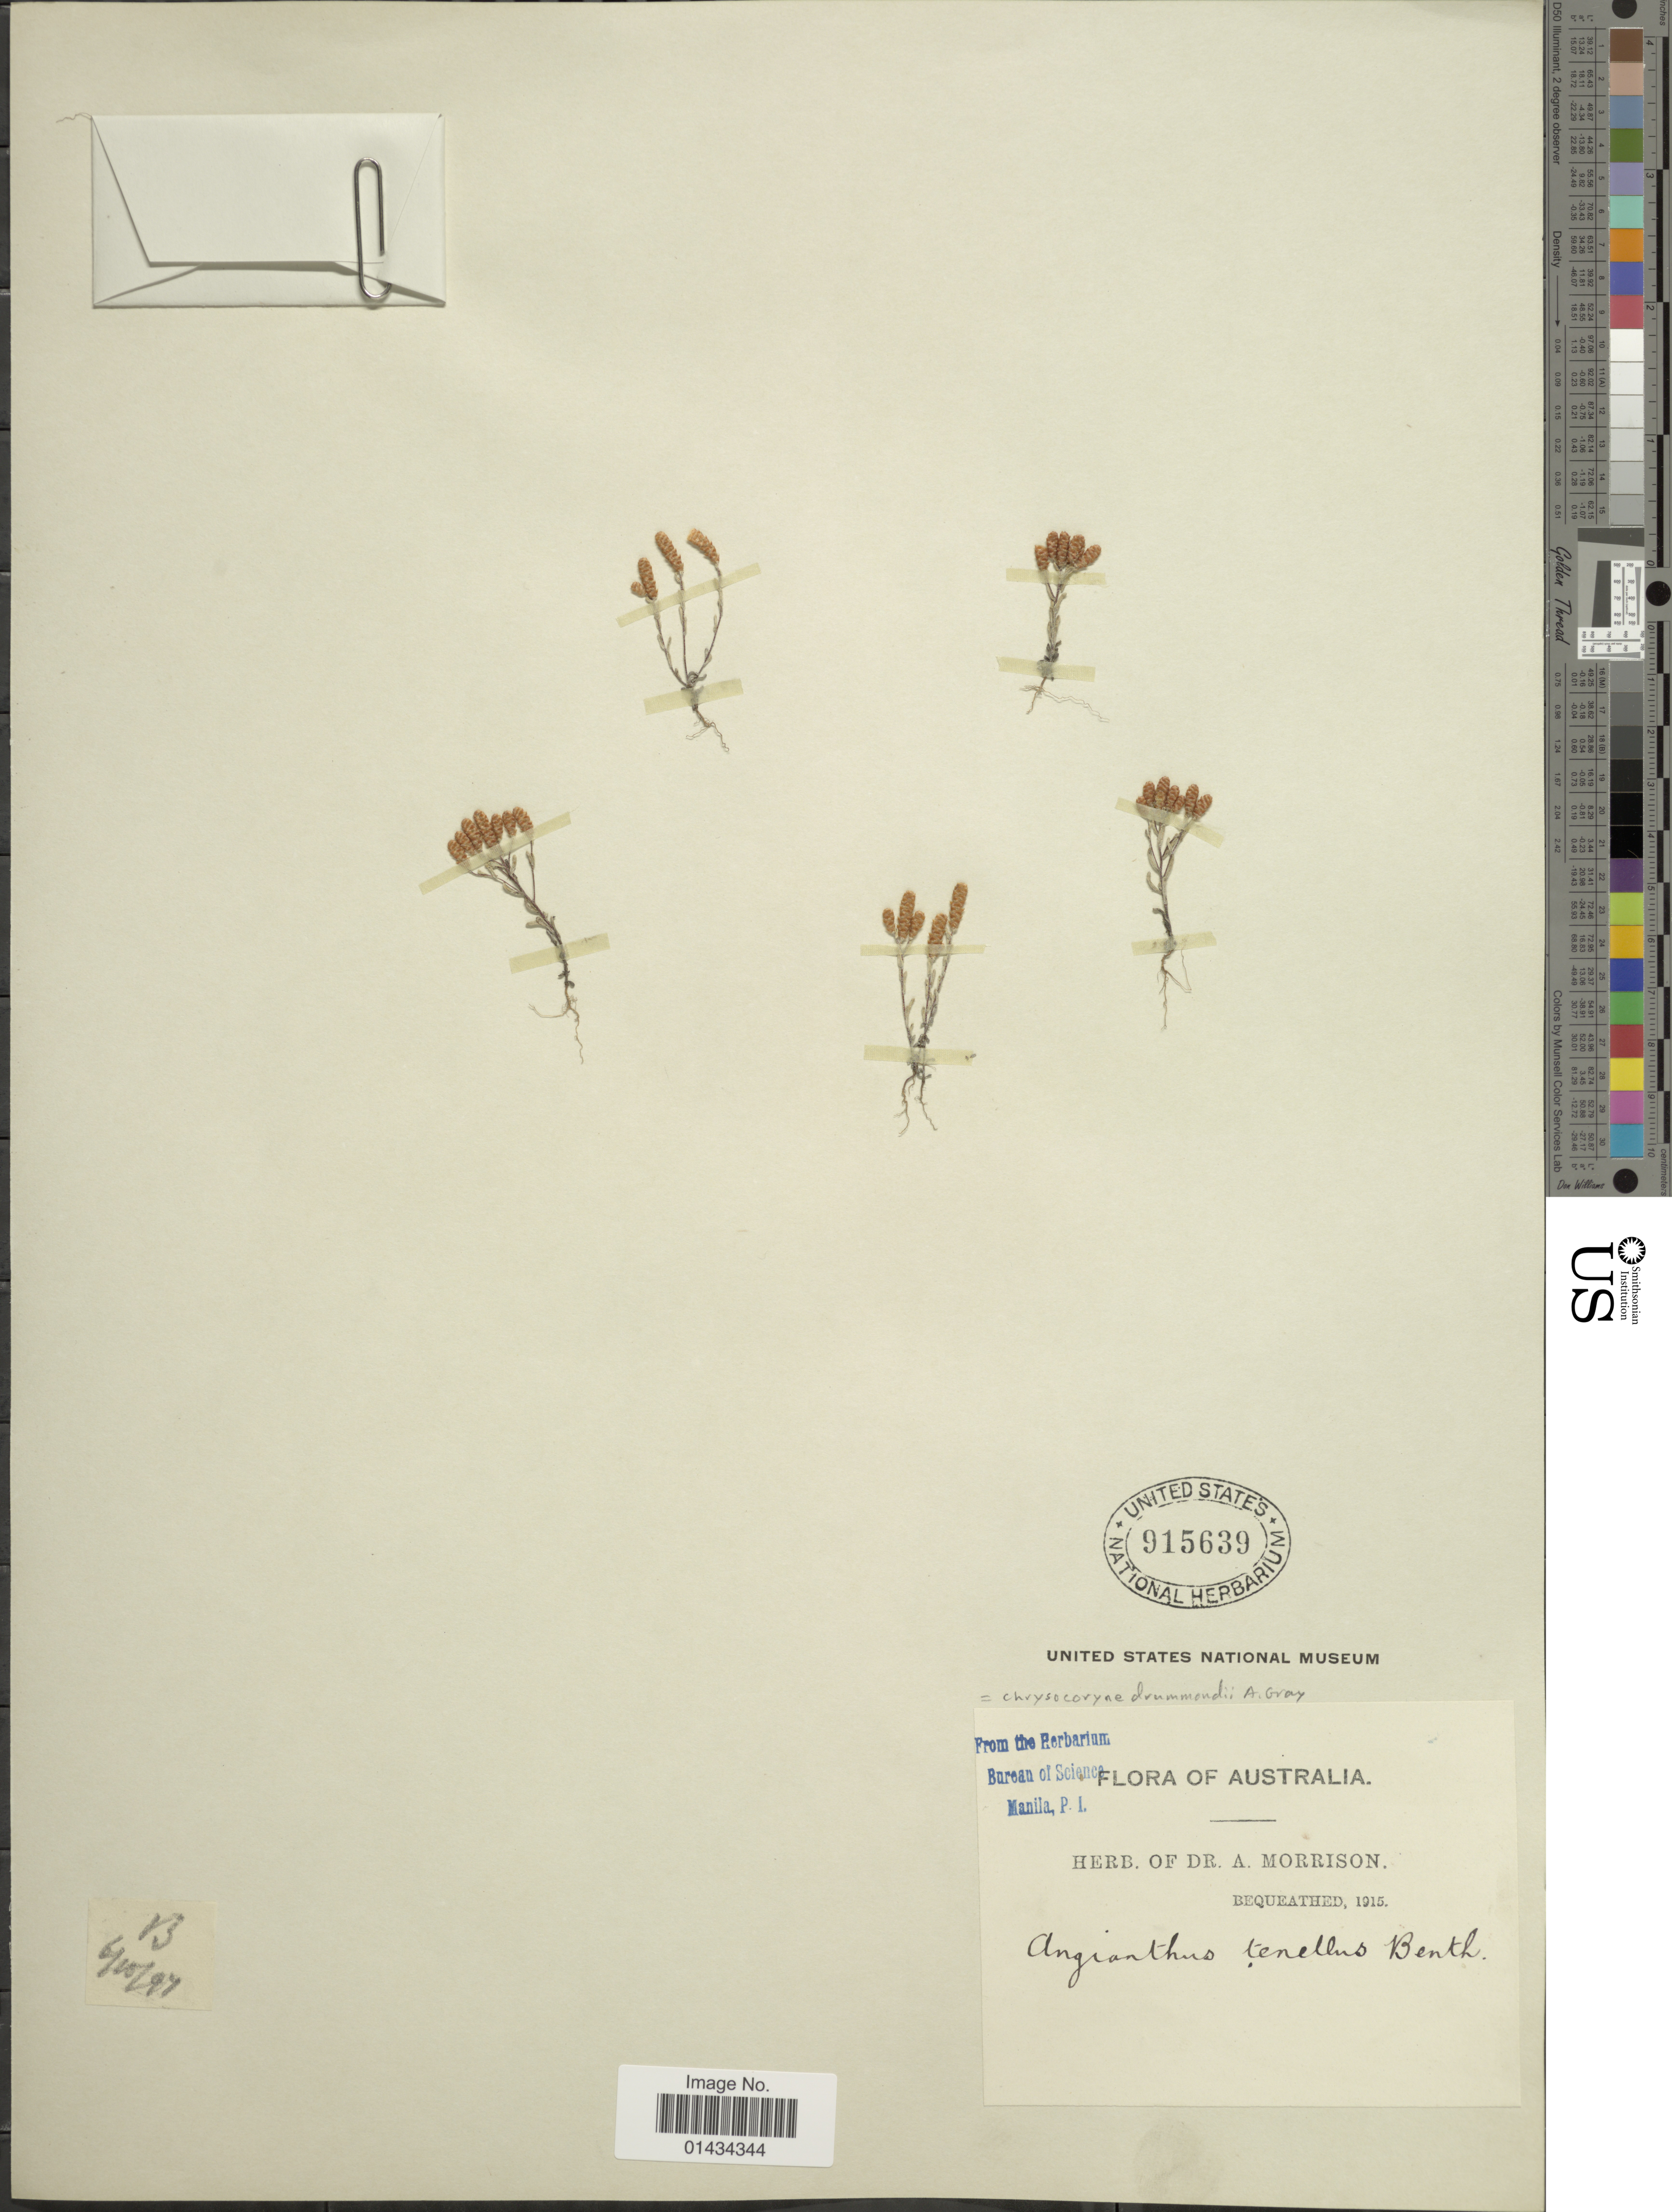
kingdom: Plantae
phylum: Tracheophyta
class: Magnoliopsida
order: Asterales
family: Asteraceae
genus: Angianthus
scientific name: Angianthus drummondii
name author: (Turcz.) Benth.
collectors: ex herb. Dr. A. Morrison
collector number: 13?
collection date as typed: Transcribed d/m/y: 6/10/97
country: Australia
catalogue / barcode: US 915639